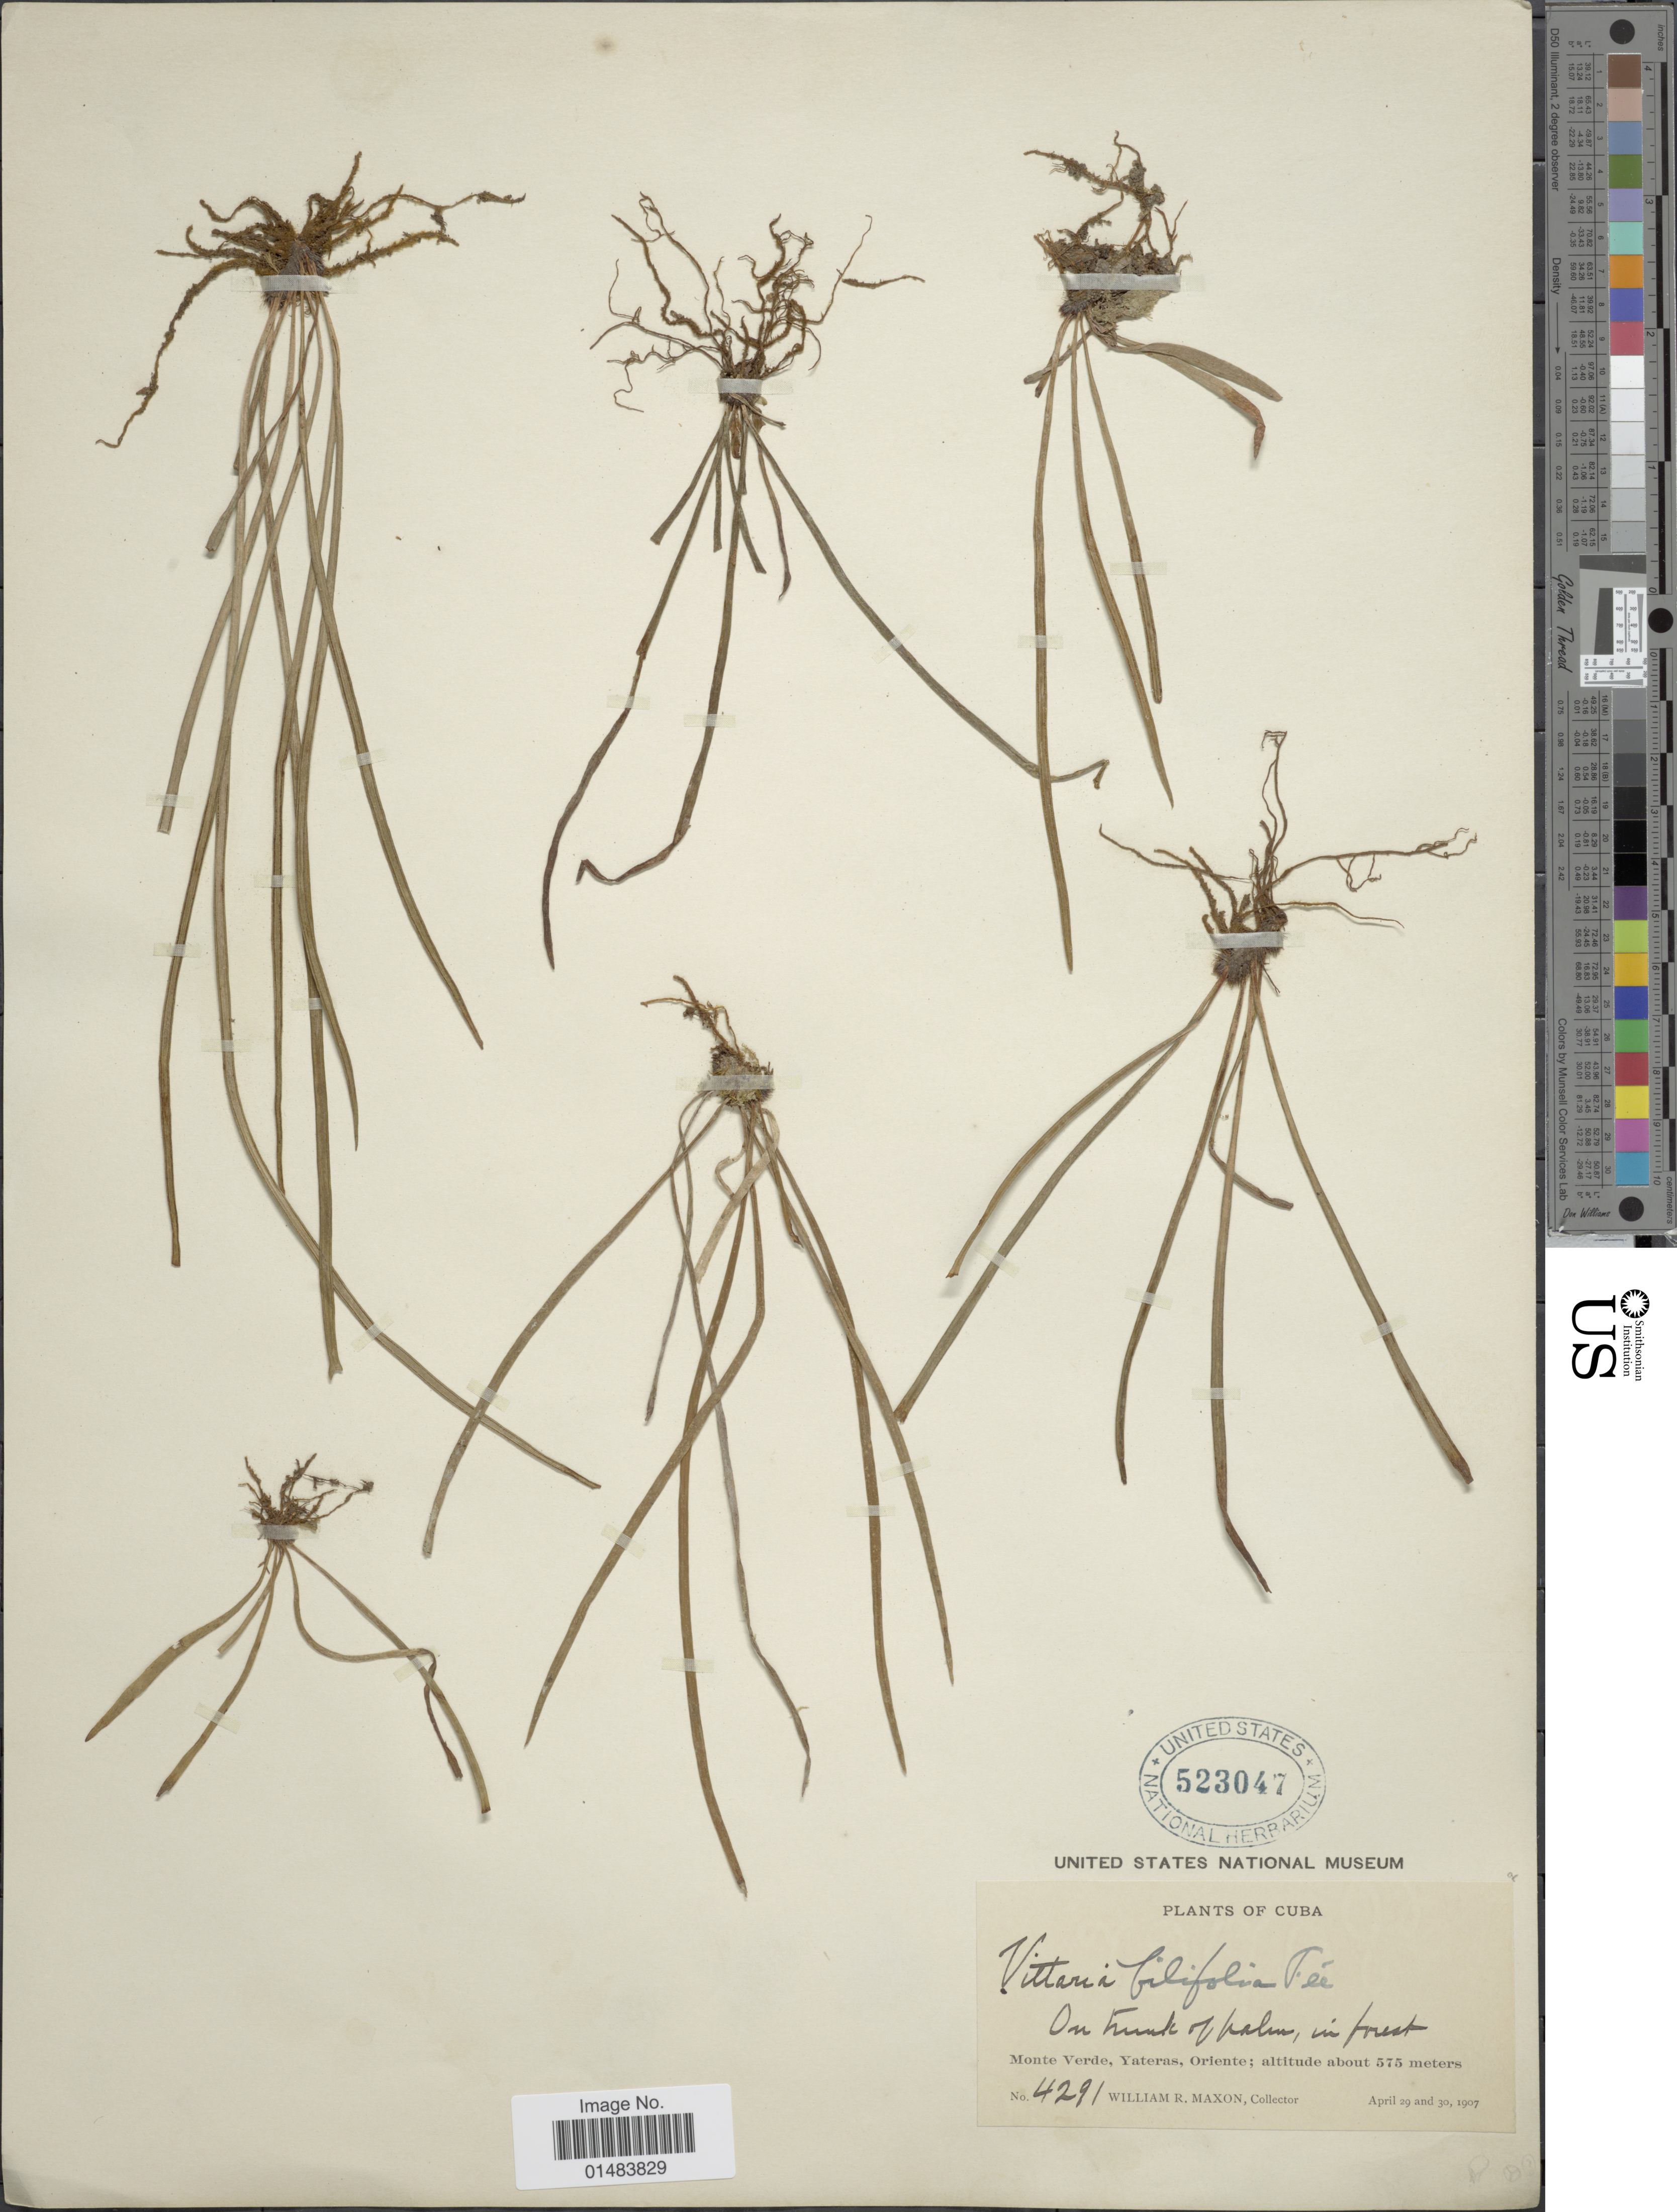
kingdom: Plantae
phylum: Tracheophyta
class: Polypodiopsida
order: Polypodiales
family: Pteridaceae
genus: Vittaria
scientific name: Vittaria filifolia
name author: Fée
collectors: W. R. Maxon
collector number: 4291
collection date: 1907-04-29/1907-04-30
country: Cuba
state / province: Oriente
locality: Plants of Cuba, Monte Verde, yateras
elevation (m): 575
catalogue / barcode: US 523047